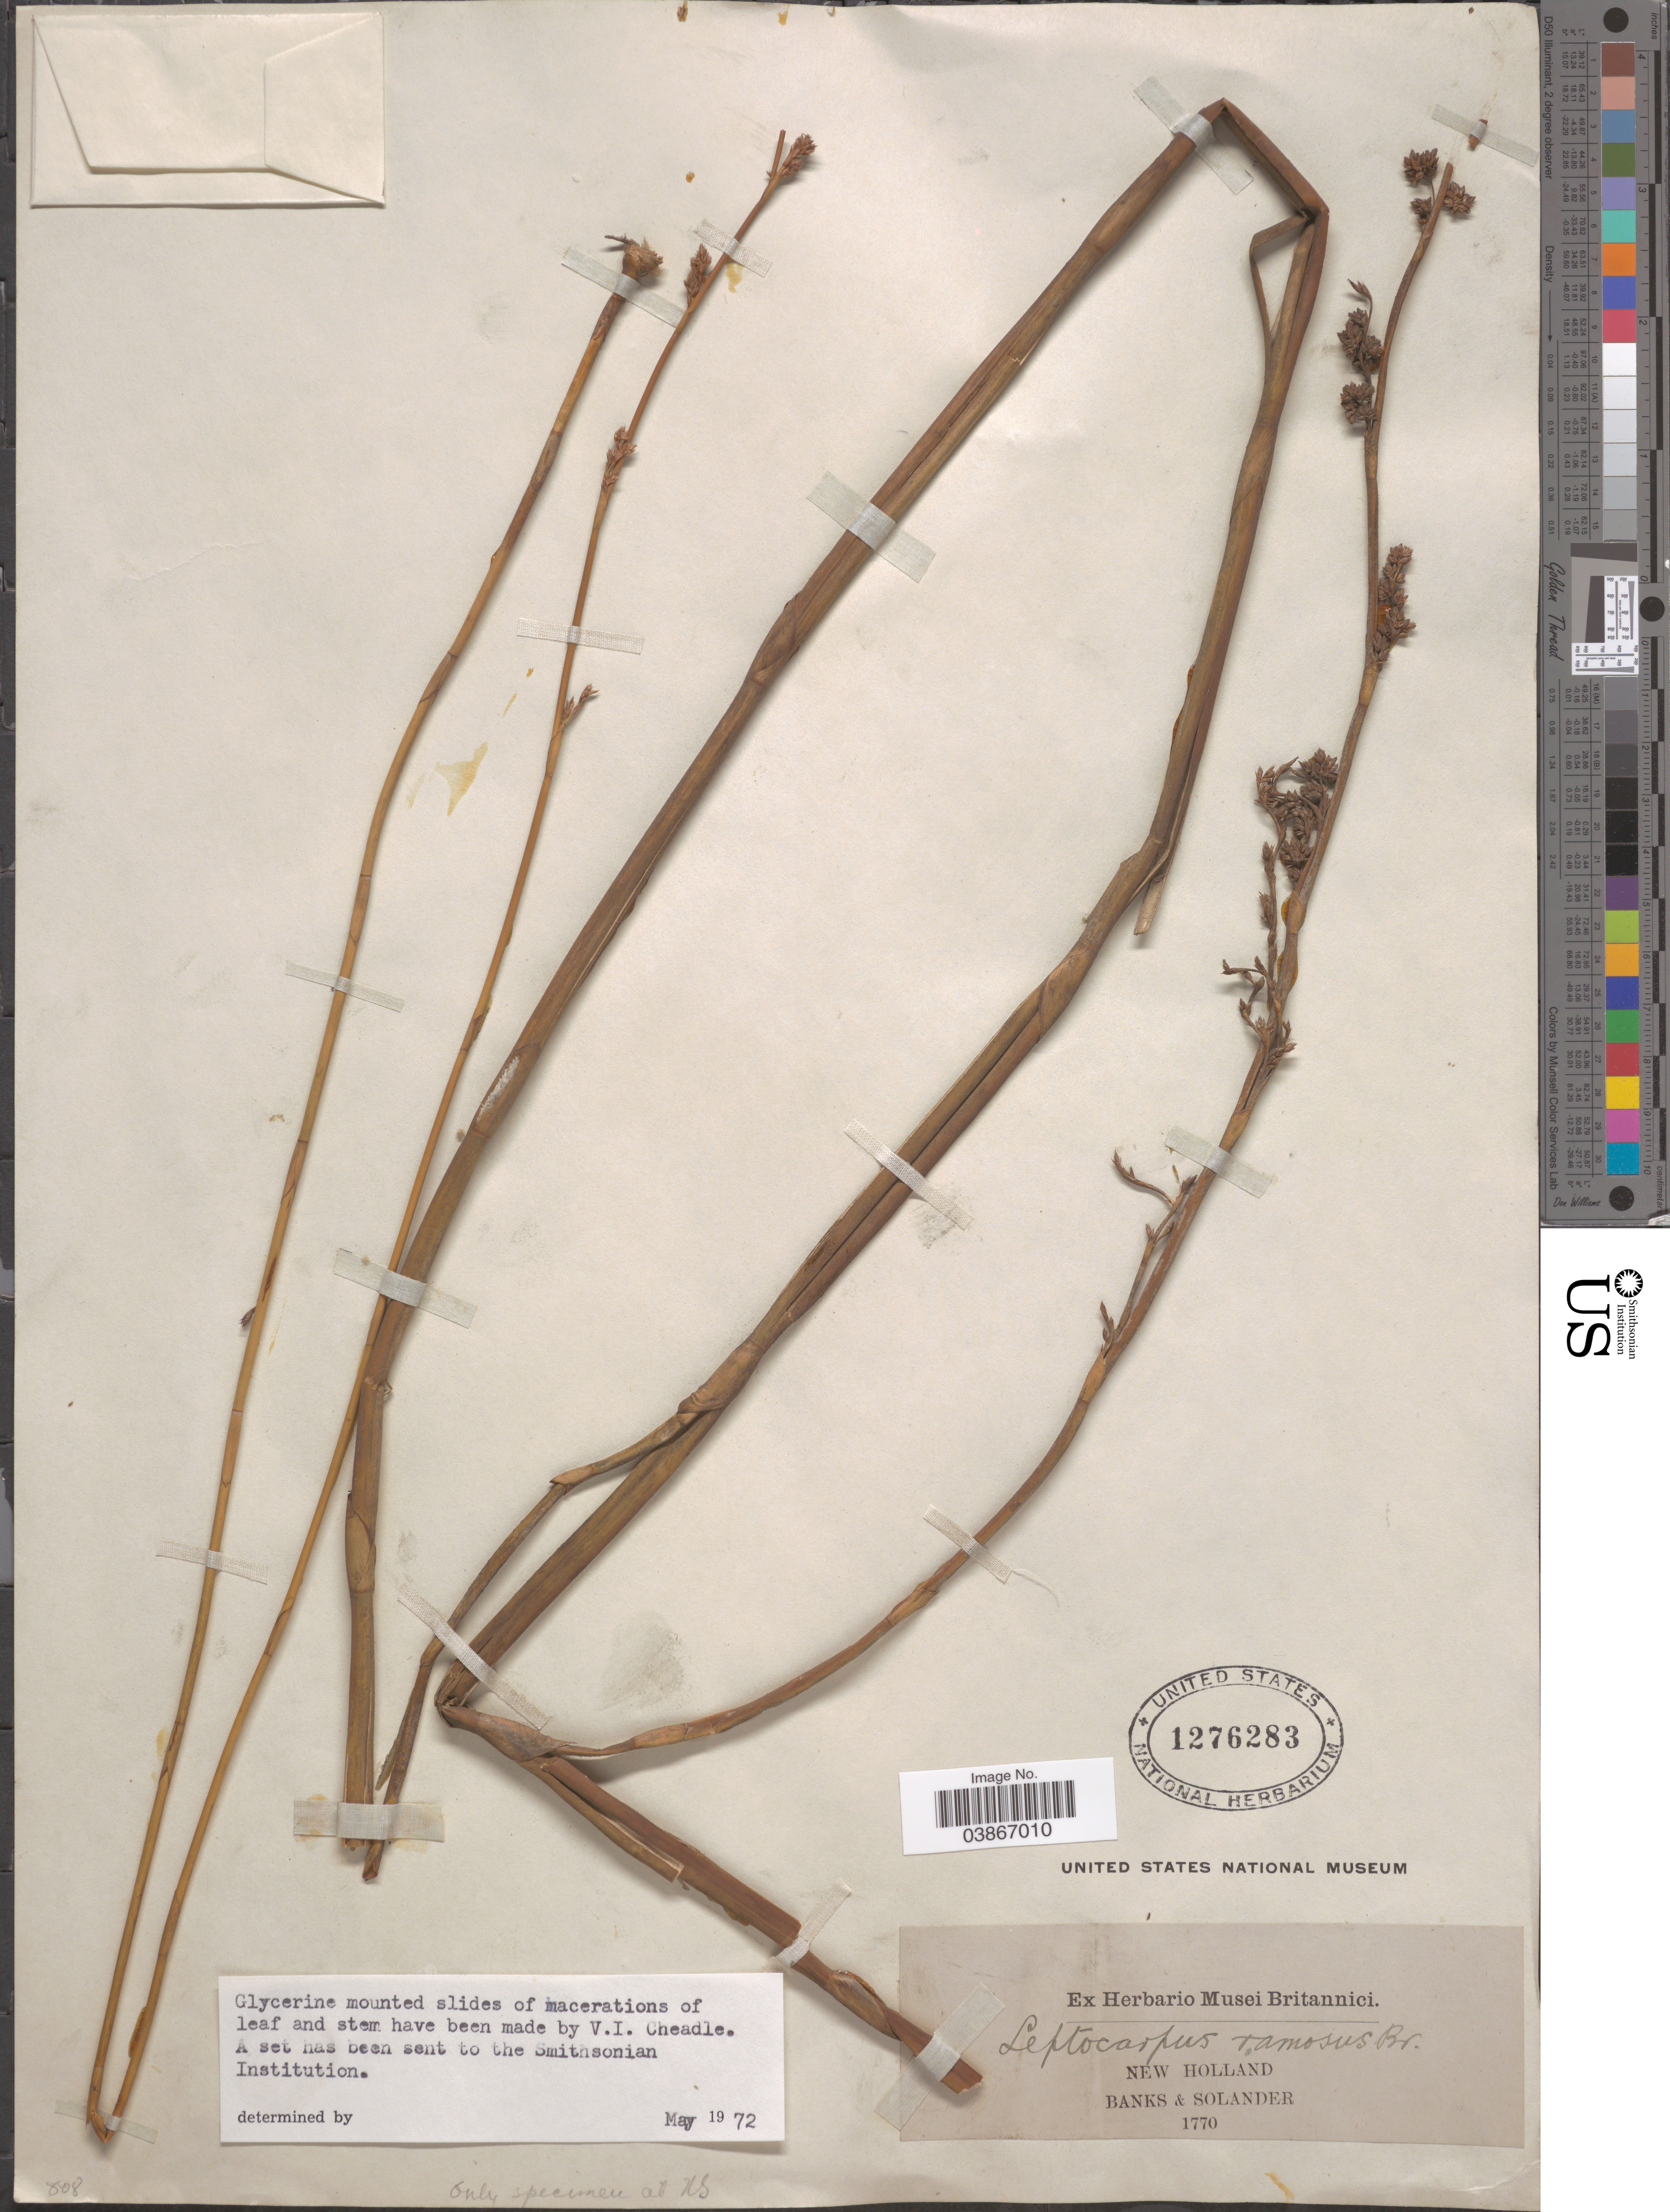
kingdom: Plantae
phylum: Tracheophyta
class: Liliopsida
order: Poales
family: Restionaceae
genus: Dapsilanthus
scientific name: Dapsilanthus ramosus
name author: (R. Br.) B.G. Briggs & L.A.S. Johnson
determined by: Strong, Mark T., (BOT), Smithsonian Institution - National Museum of Natural History (UNITED STATES)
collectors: -- Banks & -- Solander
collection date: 1770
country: Australia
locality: New Holland.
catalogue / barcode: US 1276283